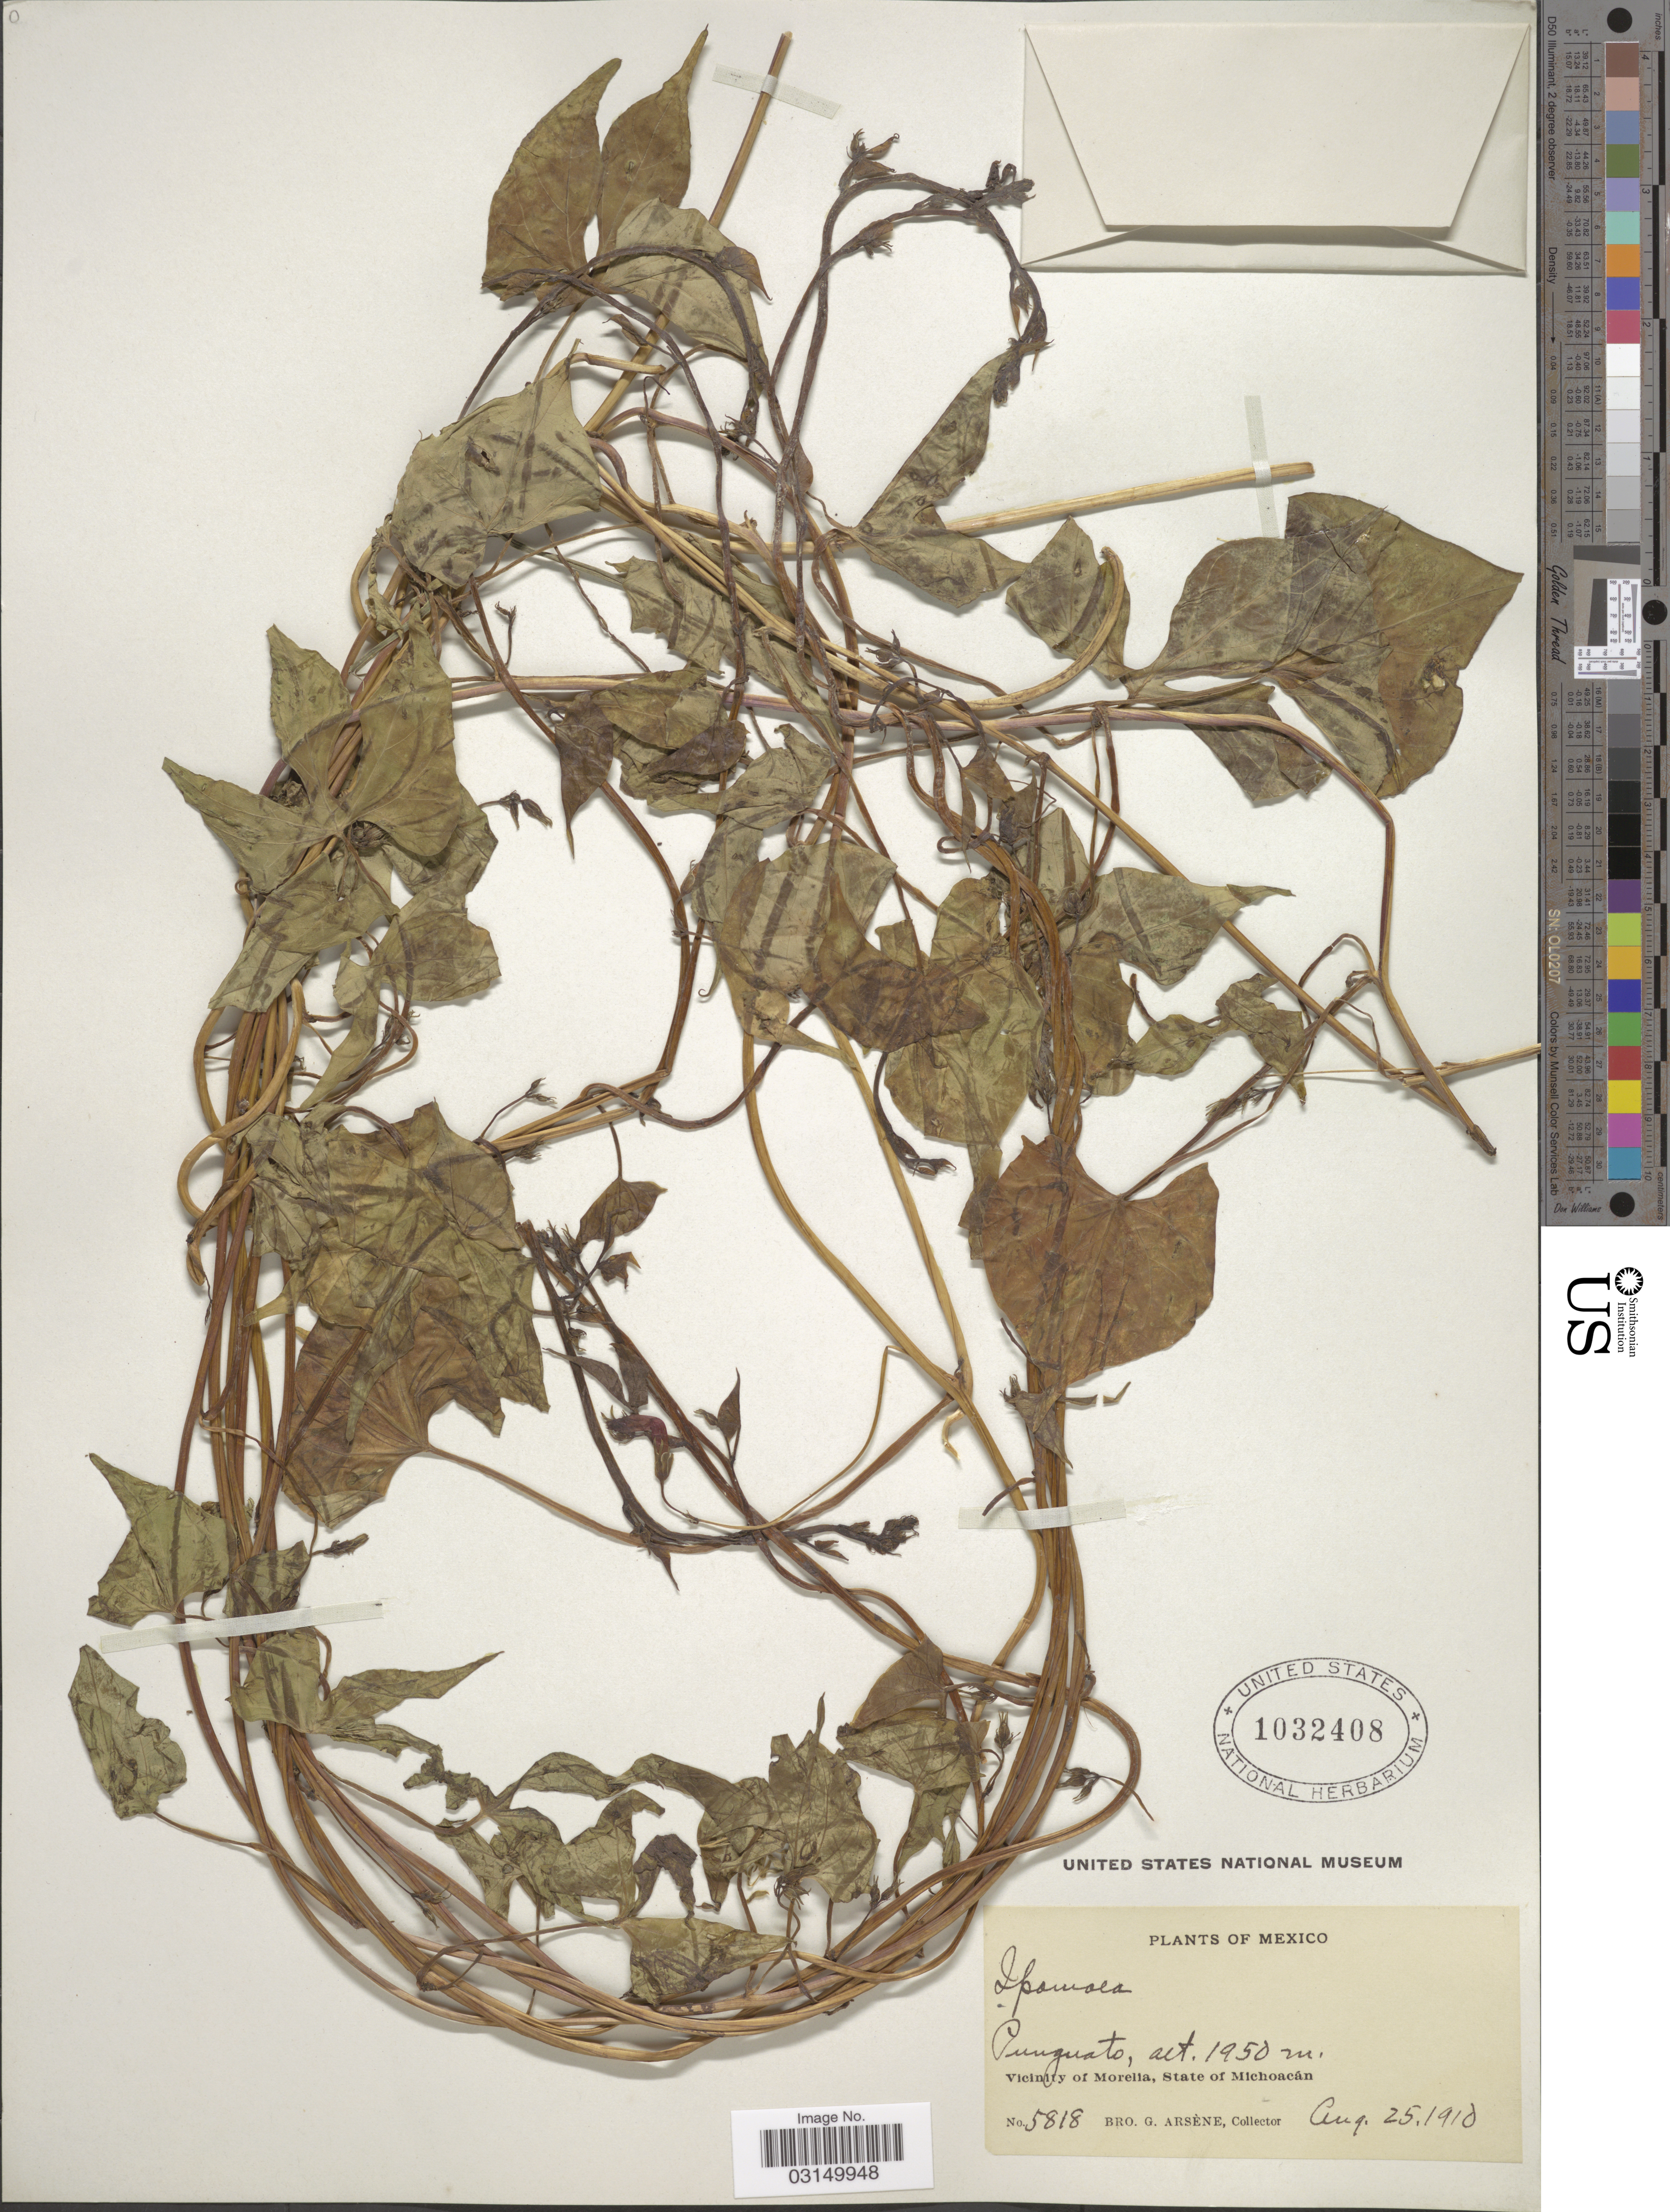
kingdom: Plantae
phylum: Tracheophyta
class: Magnoliopsida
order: Solanales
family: Convolvulaceae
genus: Ipomoea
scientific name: Ipomoea cristulata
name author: Hallier f.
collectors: Bro. G. Arsène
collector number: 5818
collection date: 1910-08-25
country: Mexico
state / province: Michoacán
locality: Punguato, Vicinity of Morelia.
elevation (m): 1950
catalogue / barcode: US 1032408